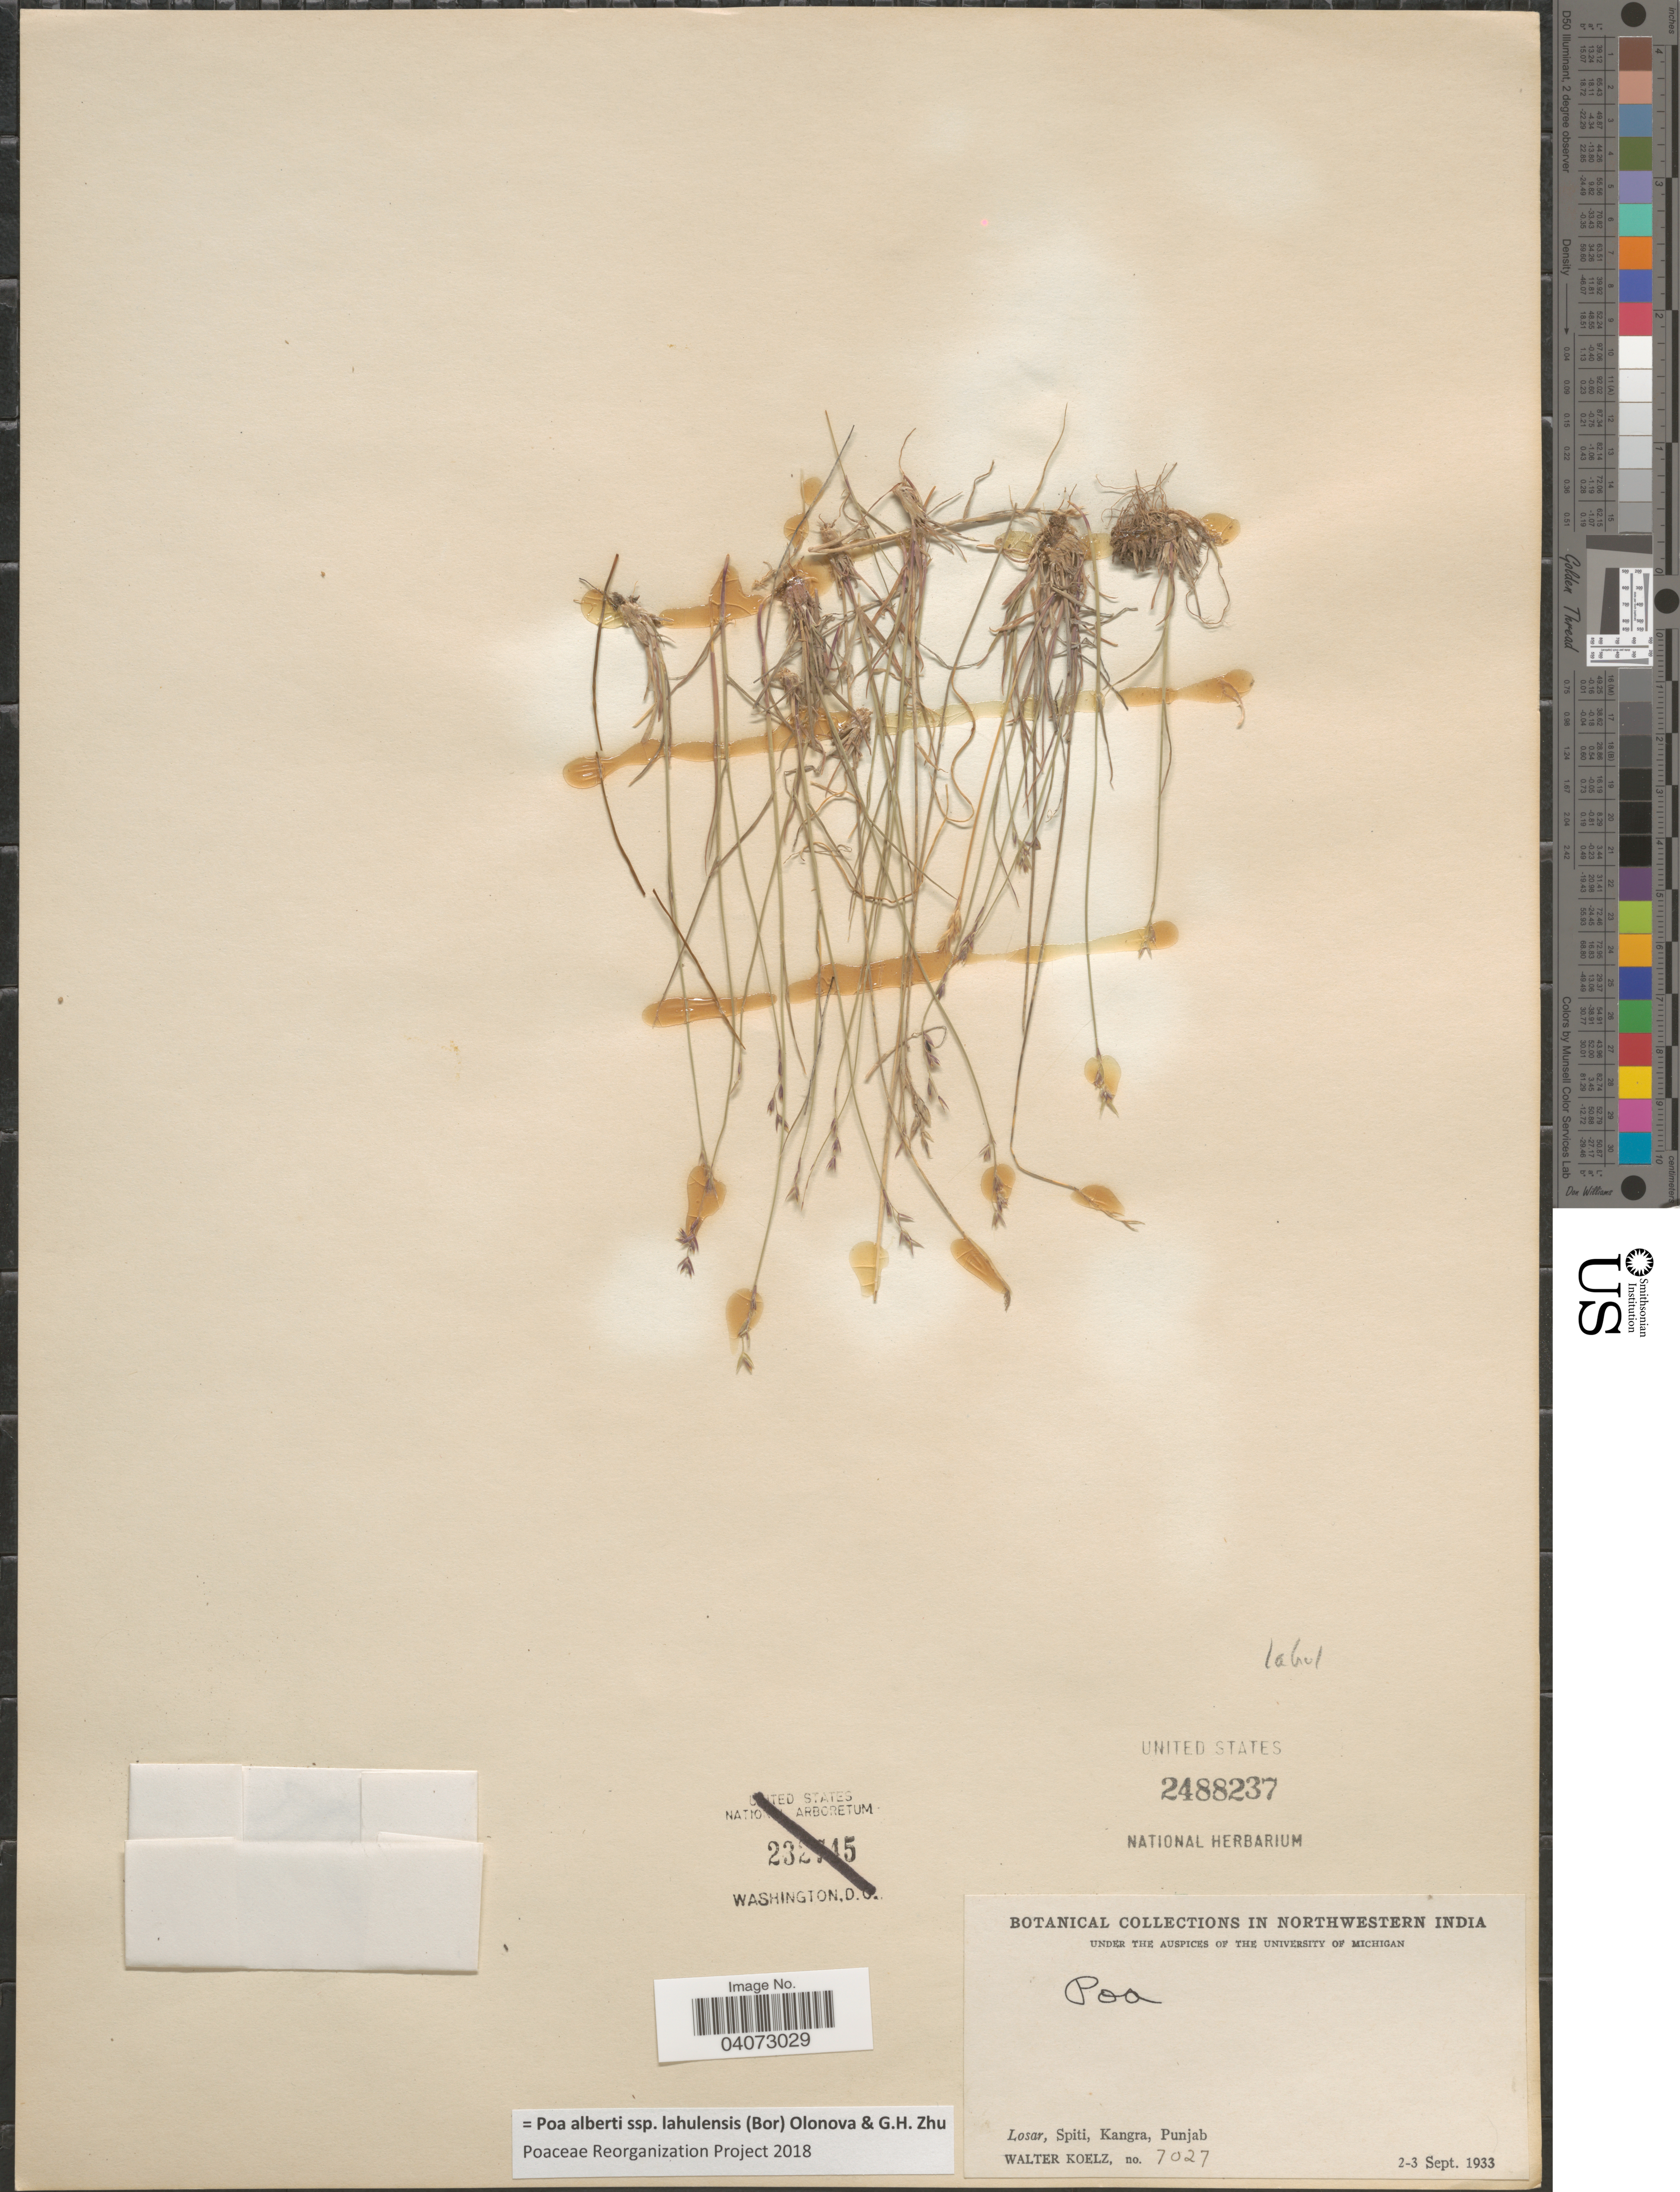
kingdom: Plantae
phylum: Tracheophyta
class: Liliopsida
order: Poales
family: Poaceae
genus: Poa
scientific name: Poa albertii subsp. lahulensis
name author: (Bor) Olonova & G.H. Zhu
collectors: W. N. Koelz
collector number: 7027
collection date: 1933-09-02/1933-09-03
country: India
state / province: Punjab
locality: Northwestern India. Losar, Spiti, Kangra.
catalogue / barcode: US 2488237